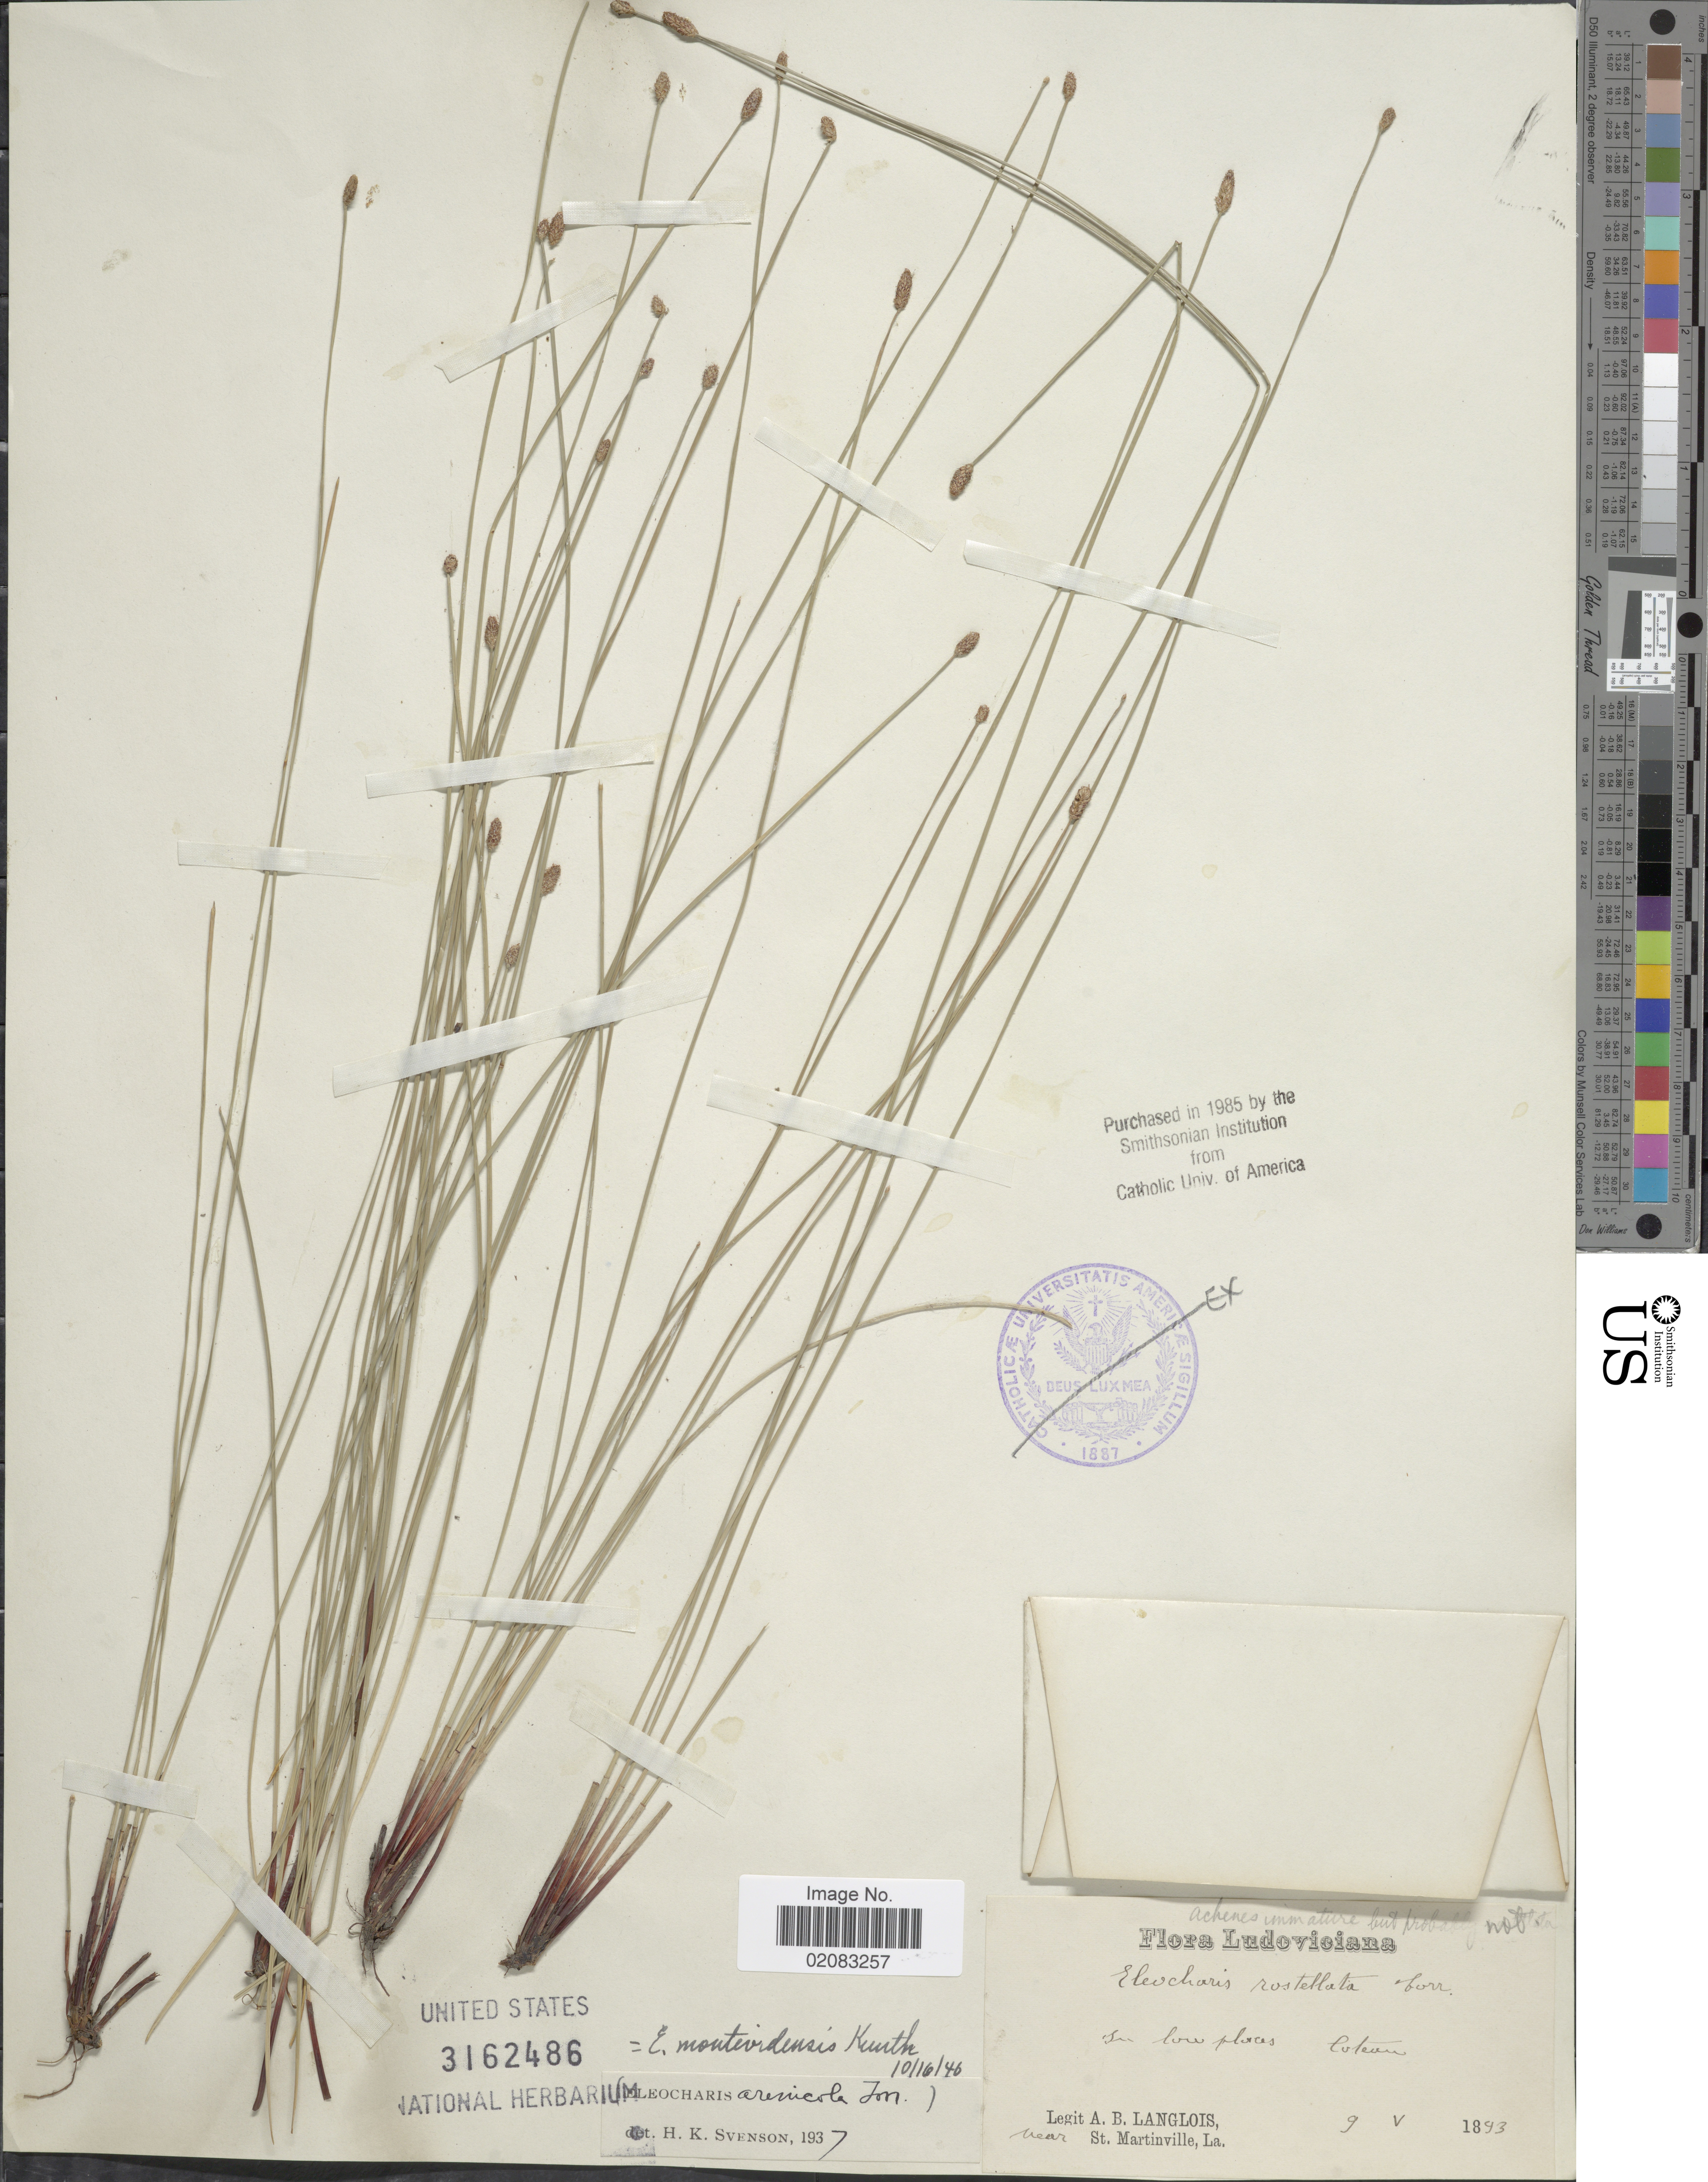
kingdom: Plantae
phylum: Tracheophyta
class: Liliopsida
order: Poales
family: Cyperaceae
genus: Eleocharis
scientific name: Eleocharis montevidensis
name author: Kunth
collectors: A. Langlois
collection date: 1893-05-09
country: United States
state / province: Louisiana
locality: Coteau.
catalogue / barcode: US 3162486